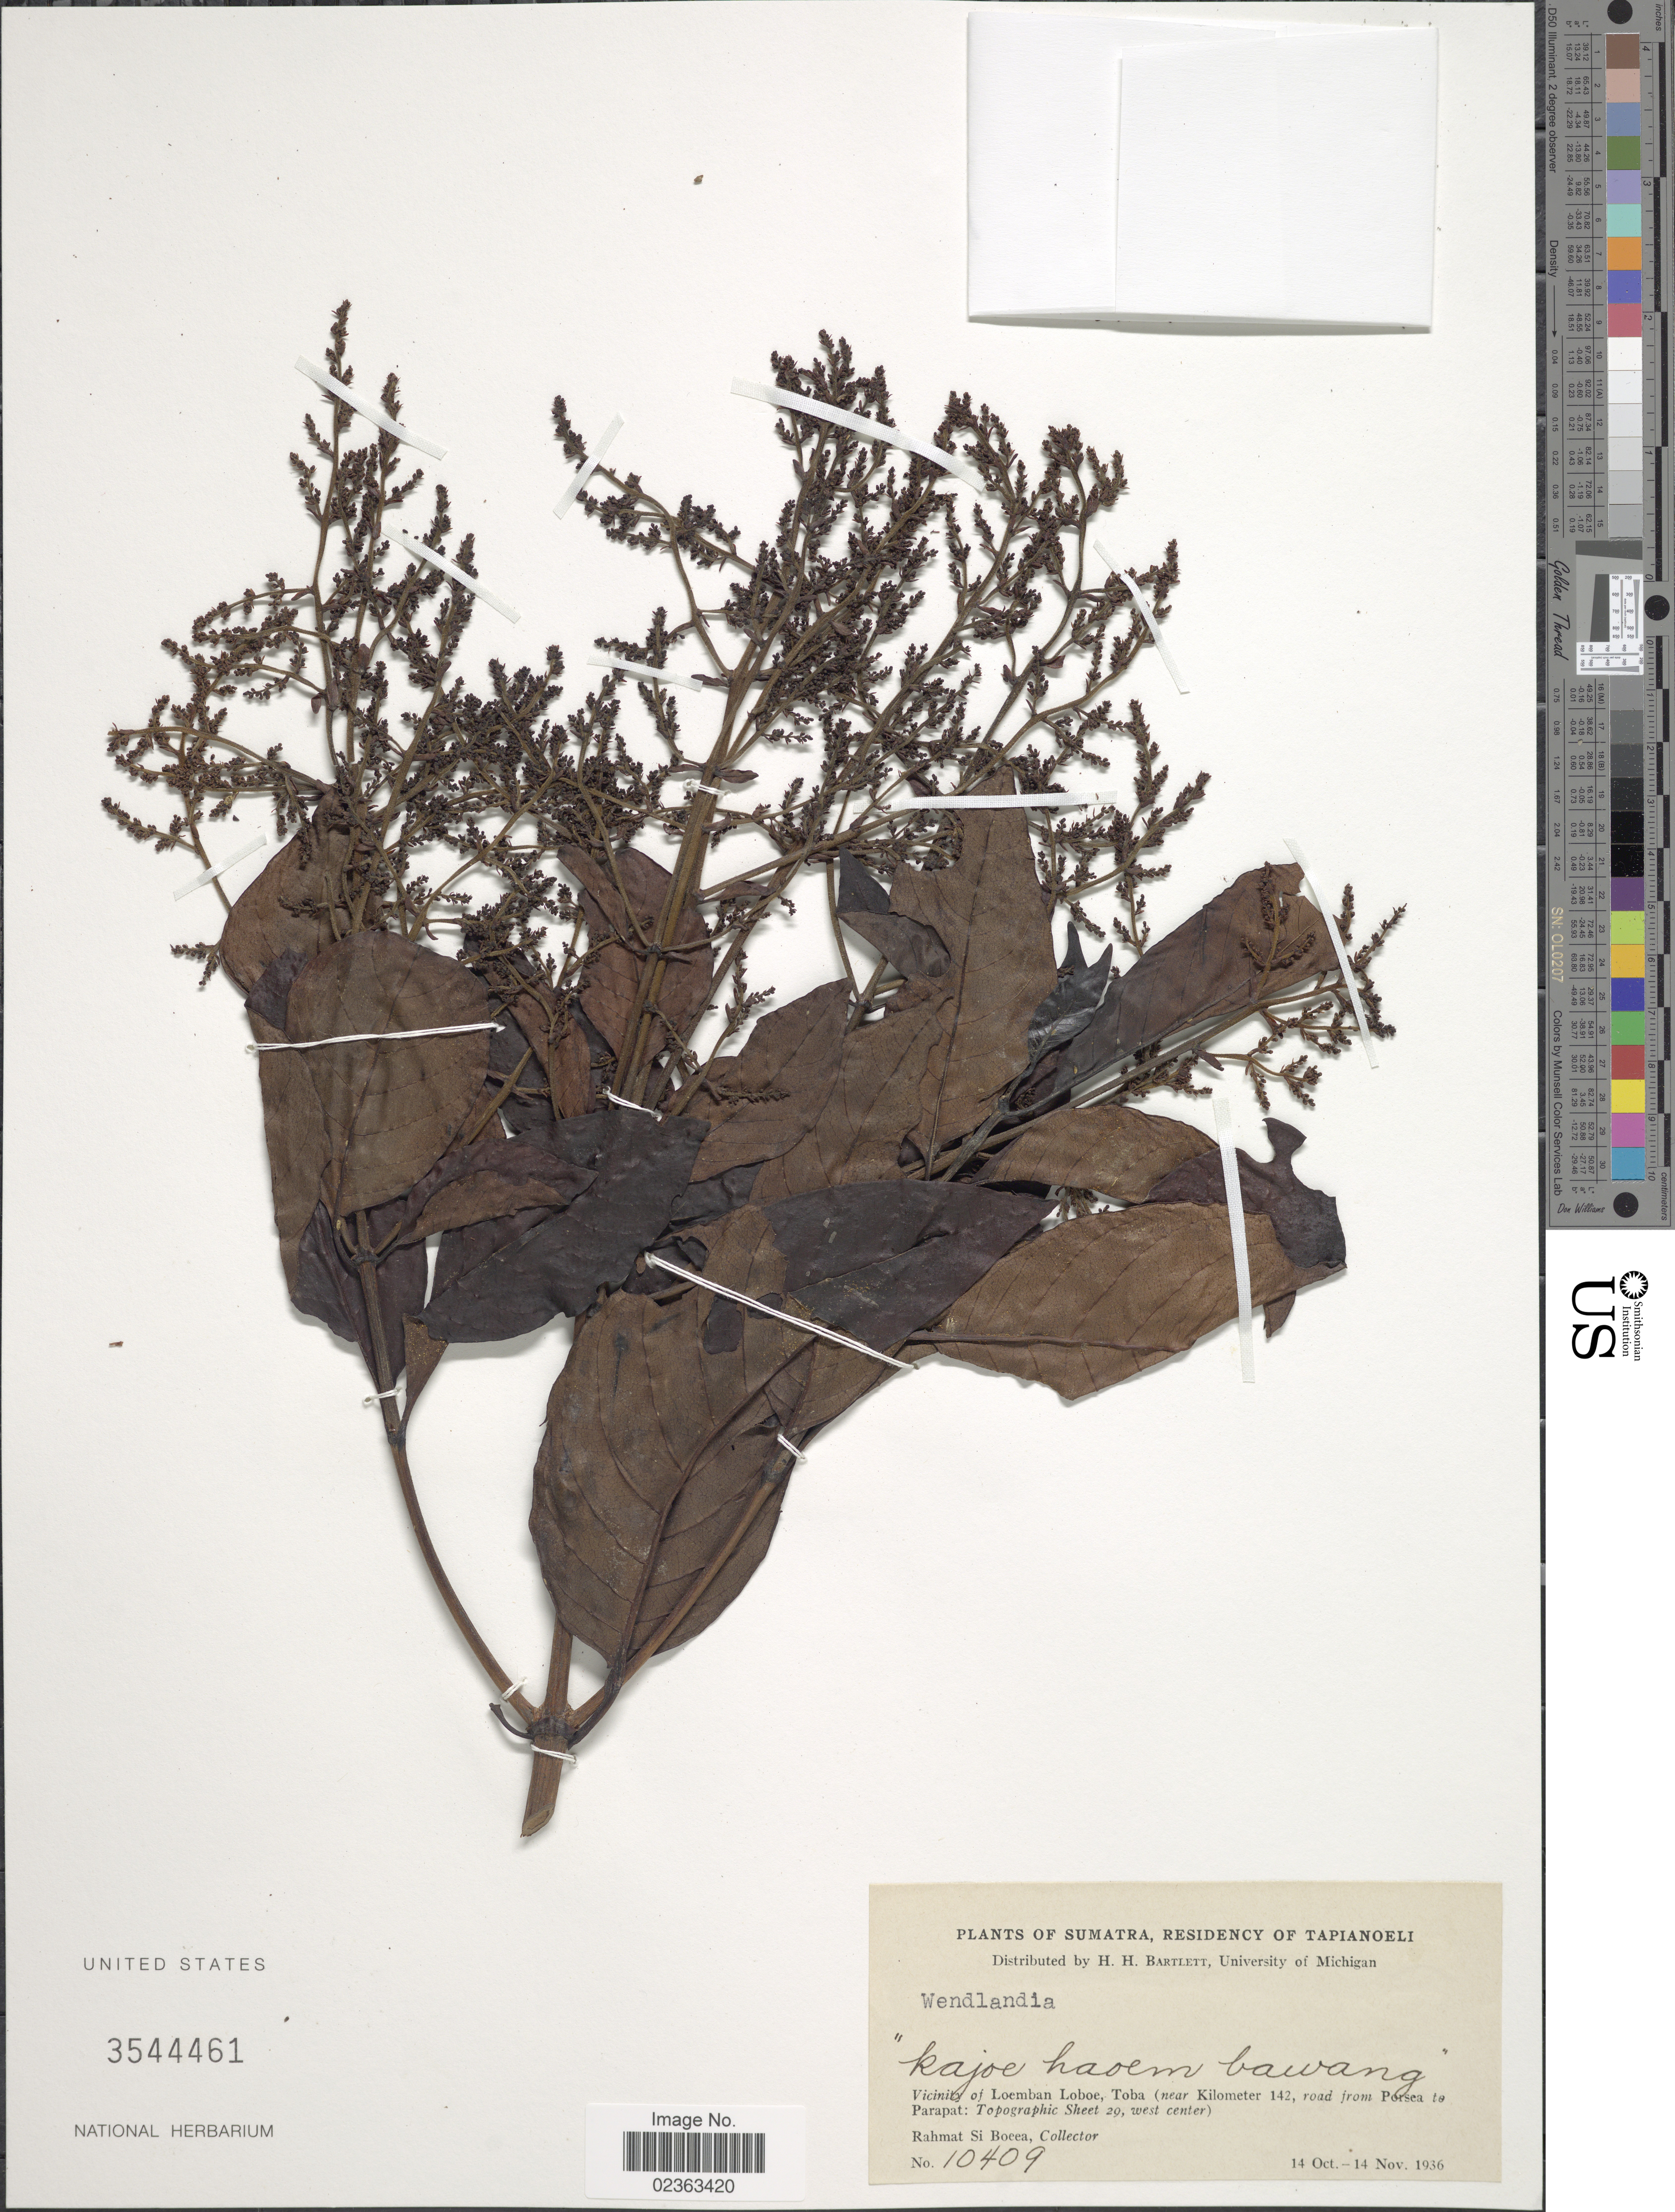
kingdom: Plantae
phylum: Tracheophyta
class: Magnoliopsida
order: Gentianales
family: Rubiaceae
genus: Wendlandia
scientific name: Wendlandia sp.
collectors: Rahmat Si Boeea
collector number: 10409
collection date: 1936-10-14/1936-11-14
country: Indonesia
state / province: Sumatra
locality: Residency of Tapianoeli, vicinity of Loembhan Loboe, Toba (near Kilometer 142, road from Porsea to Parapat: Topographic Sheet 29, west center),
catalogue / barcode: US 3544461